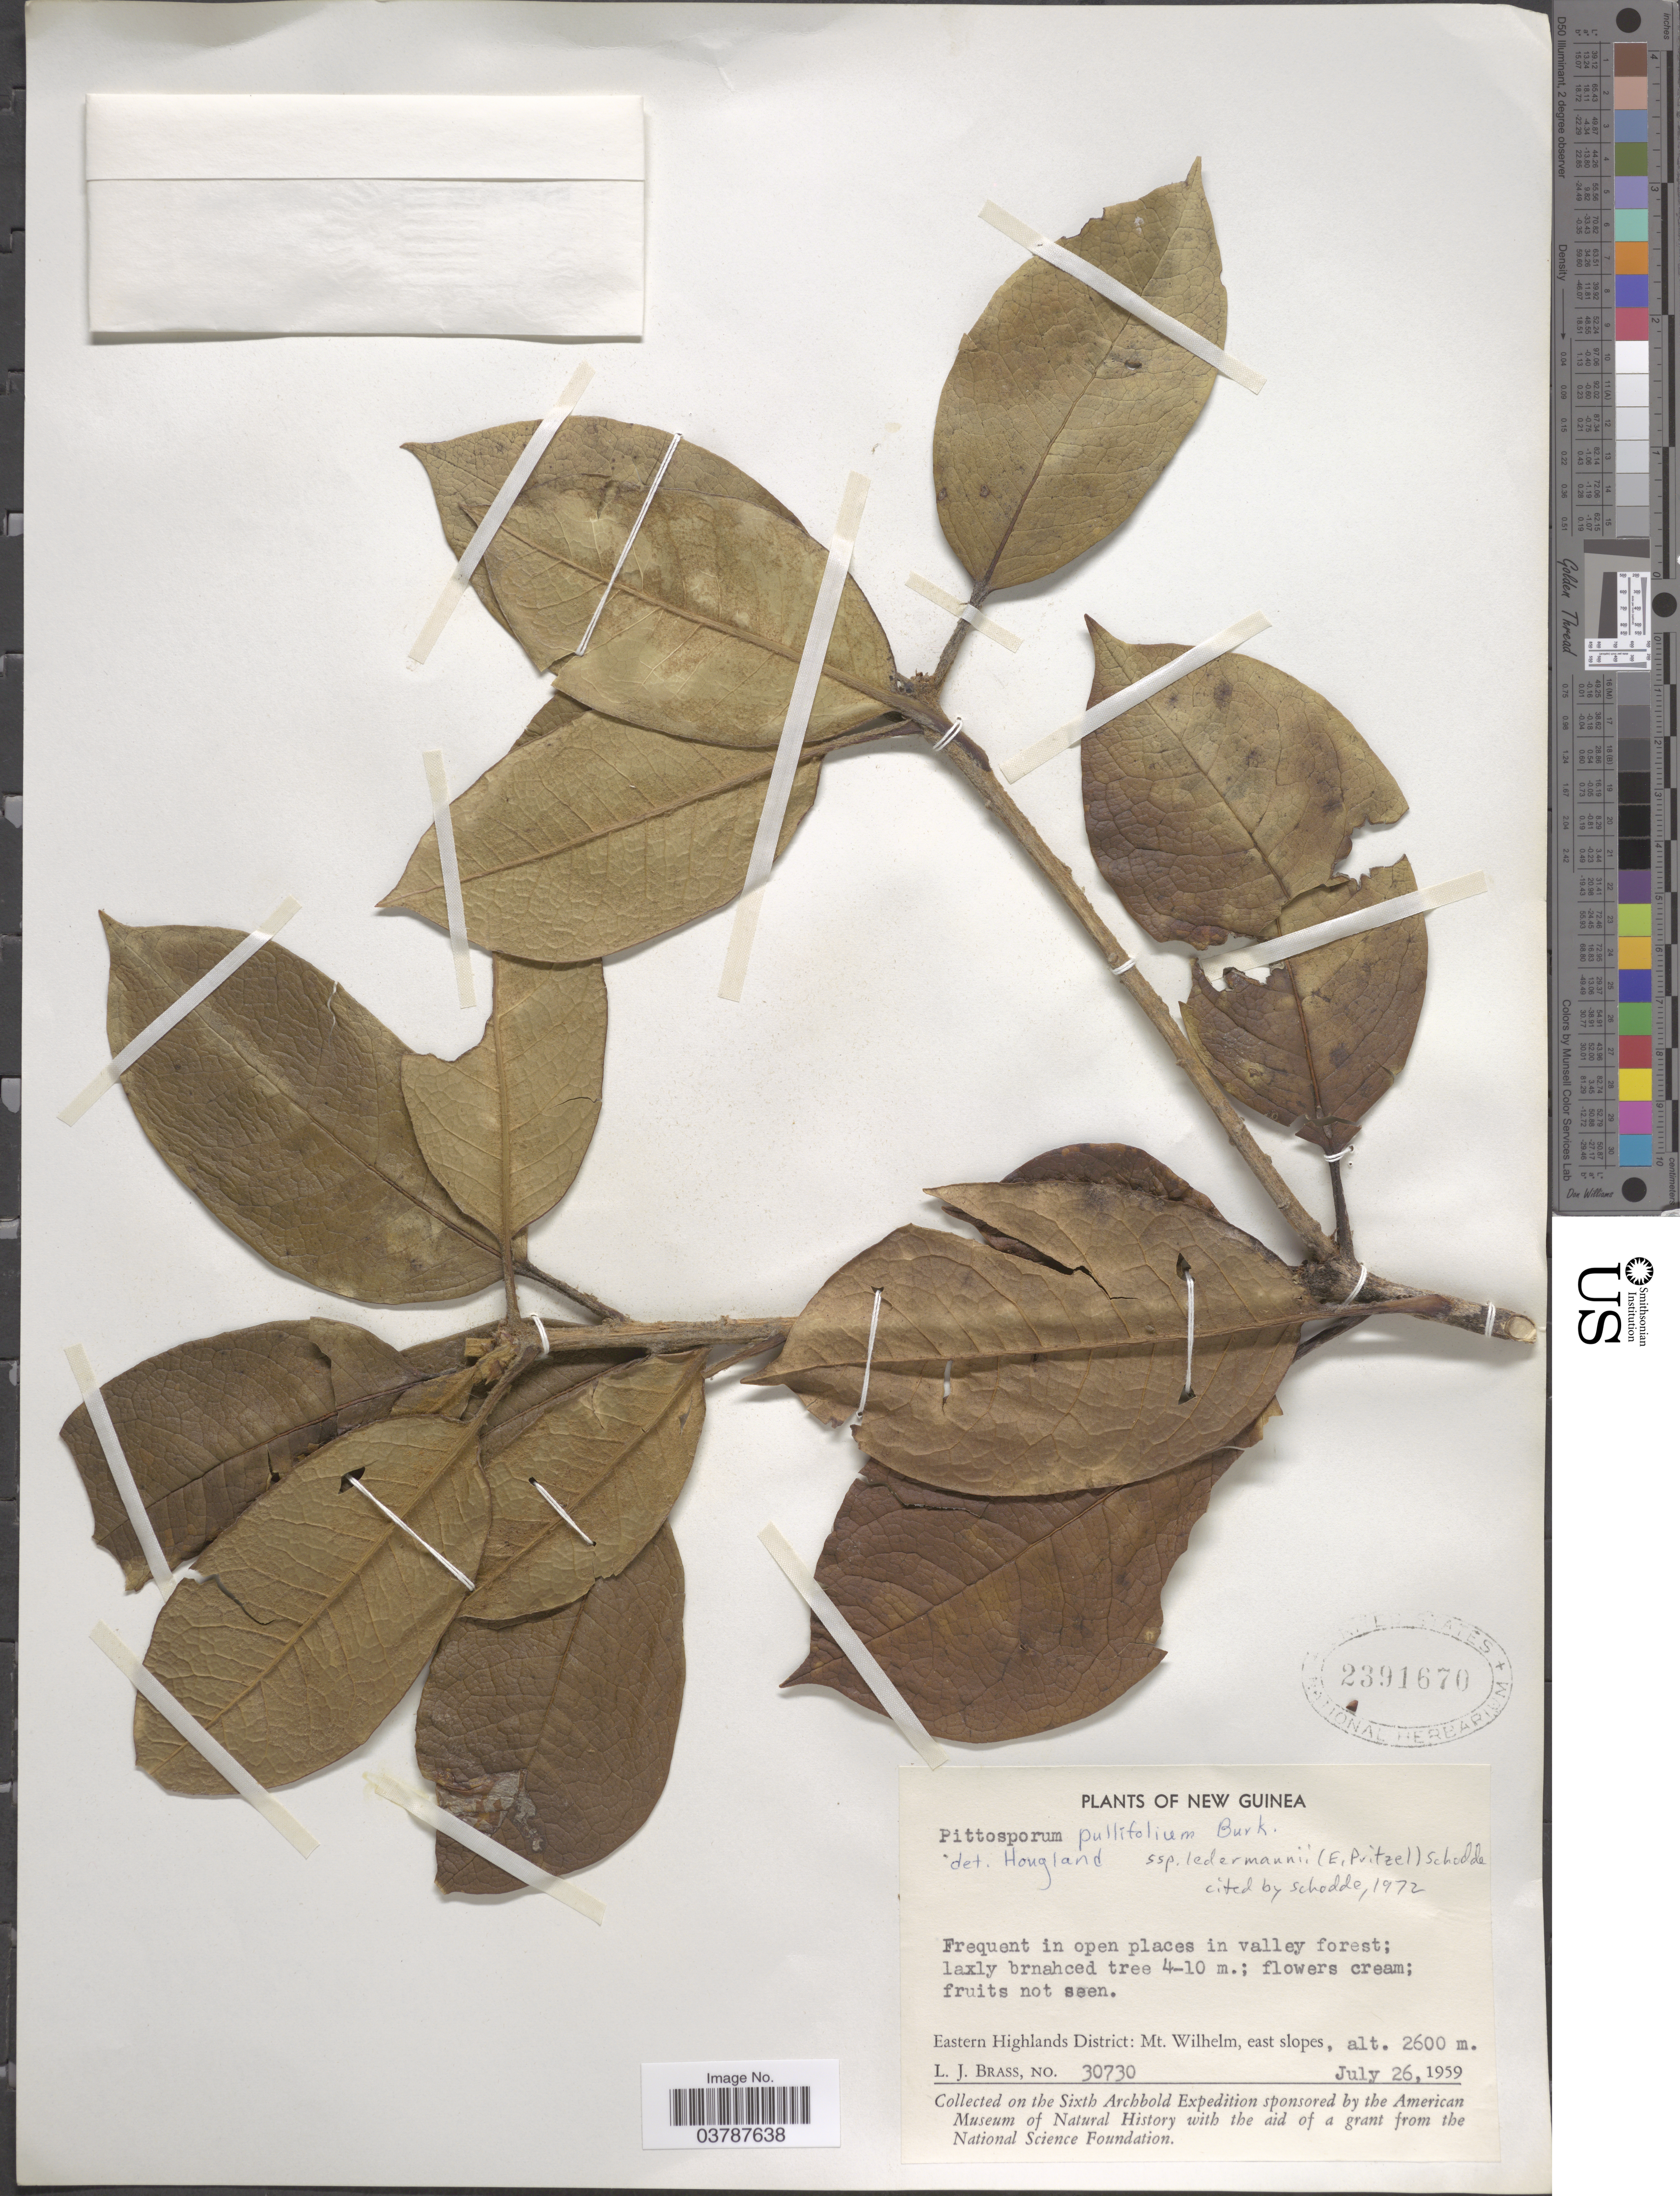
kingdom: Plantae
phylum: Tracheophyta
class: Magnoliopsida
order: Apiales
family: Pittosporaceae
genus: Pittosporum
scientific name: Pittosporum pullifolium subsp. ledermannii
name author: (E. Pritz.) Schodde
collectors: L. J. Brass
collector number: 30730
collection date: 1959-07-26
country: Papua New Guinea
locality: New Guinea. Eastern Highlands District: Mt. Wilhelm, east slopes.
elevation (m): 2600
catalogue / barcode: US 2391670